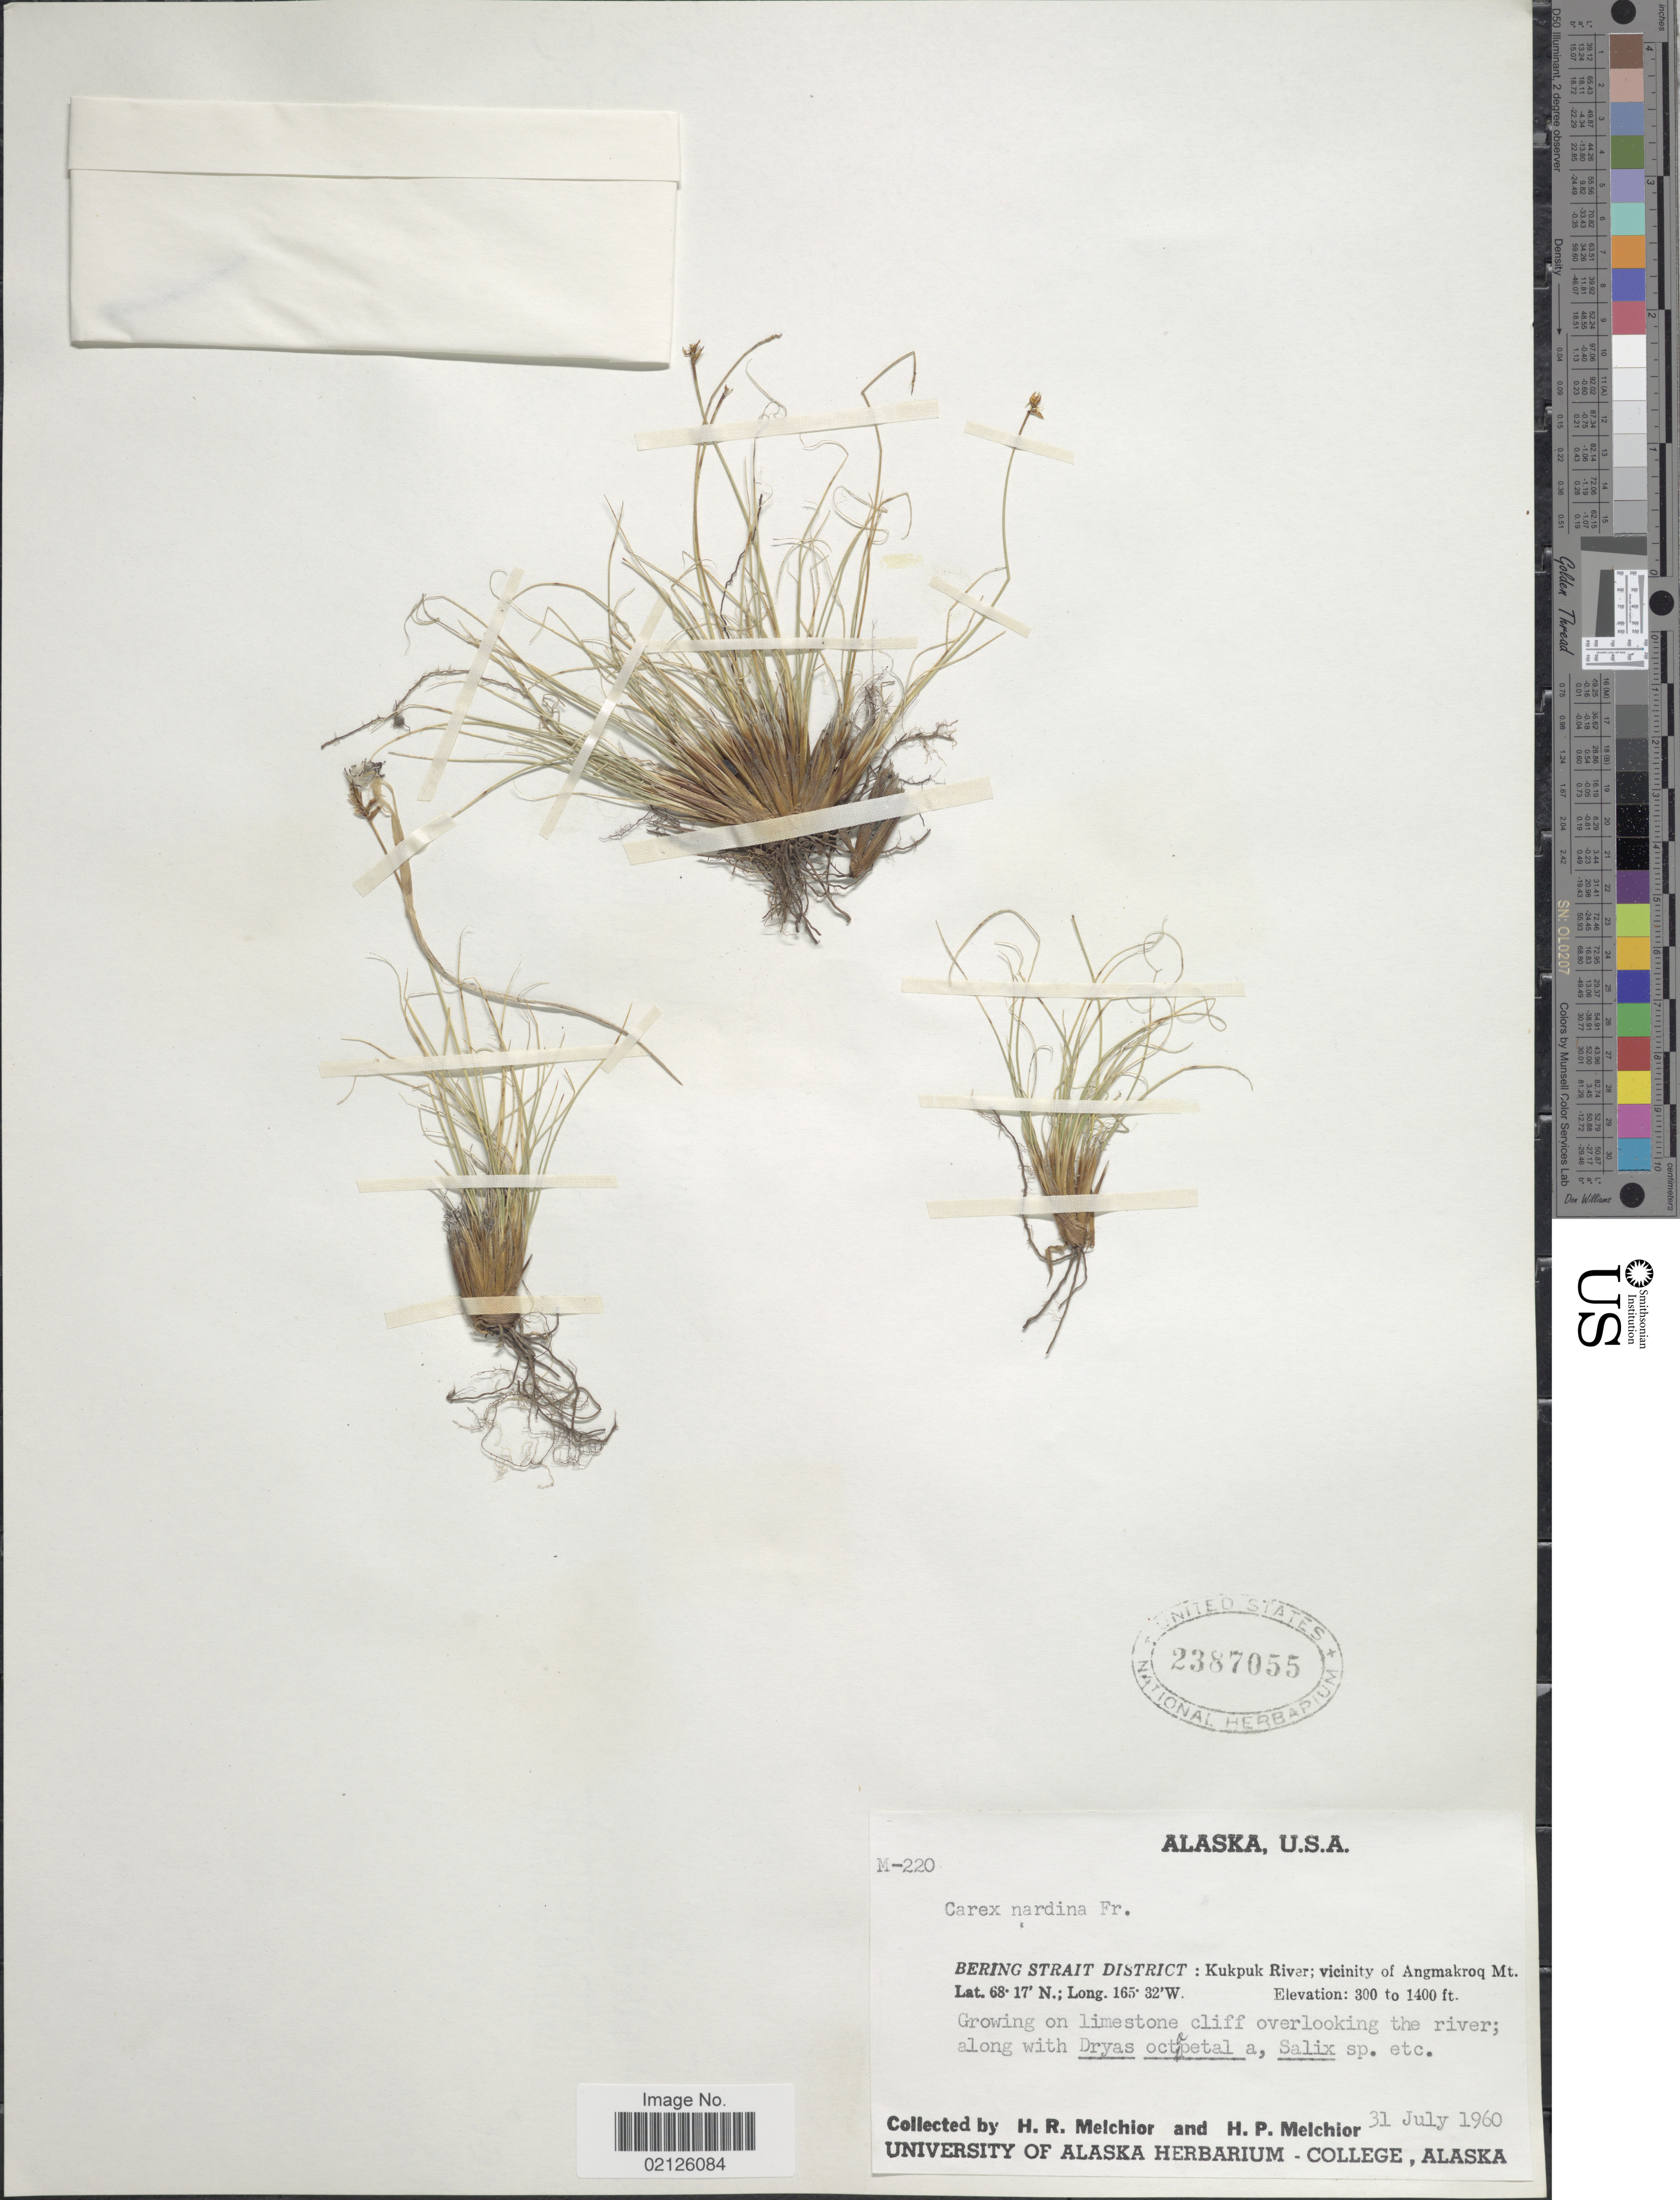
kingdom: Plantae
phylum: Tracheophyta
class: Liliopsida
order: Poales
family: Cyperaceae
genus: Carex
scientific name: Carex nardina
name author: (Hornem.) Fr.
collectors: H. R. Melchior & H. P. Melchior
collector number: M-220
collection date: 1960-07-31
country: United States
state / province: Alaska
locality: Bering Strait District: Kukpuk River; vicinity of Angmakroq Mt, growing on limestone cliff overlooking the river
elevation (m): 91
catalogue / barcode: US 2387055